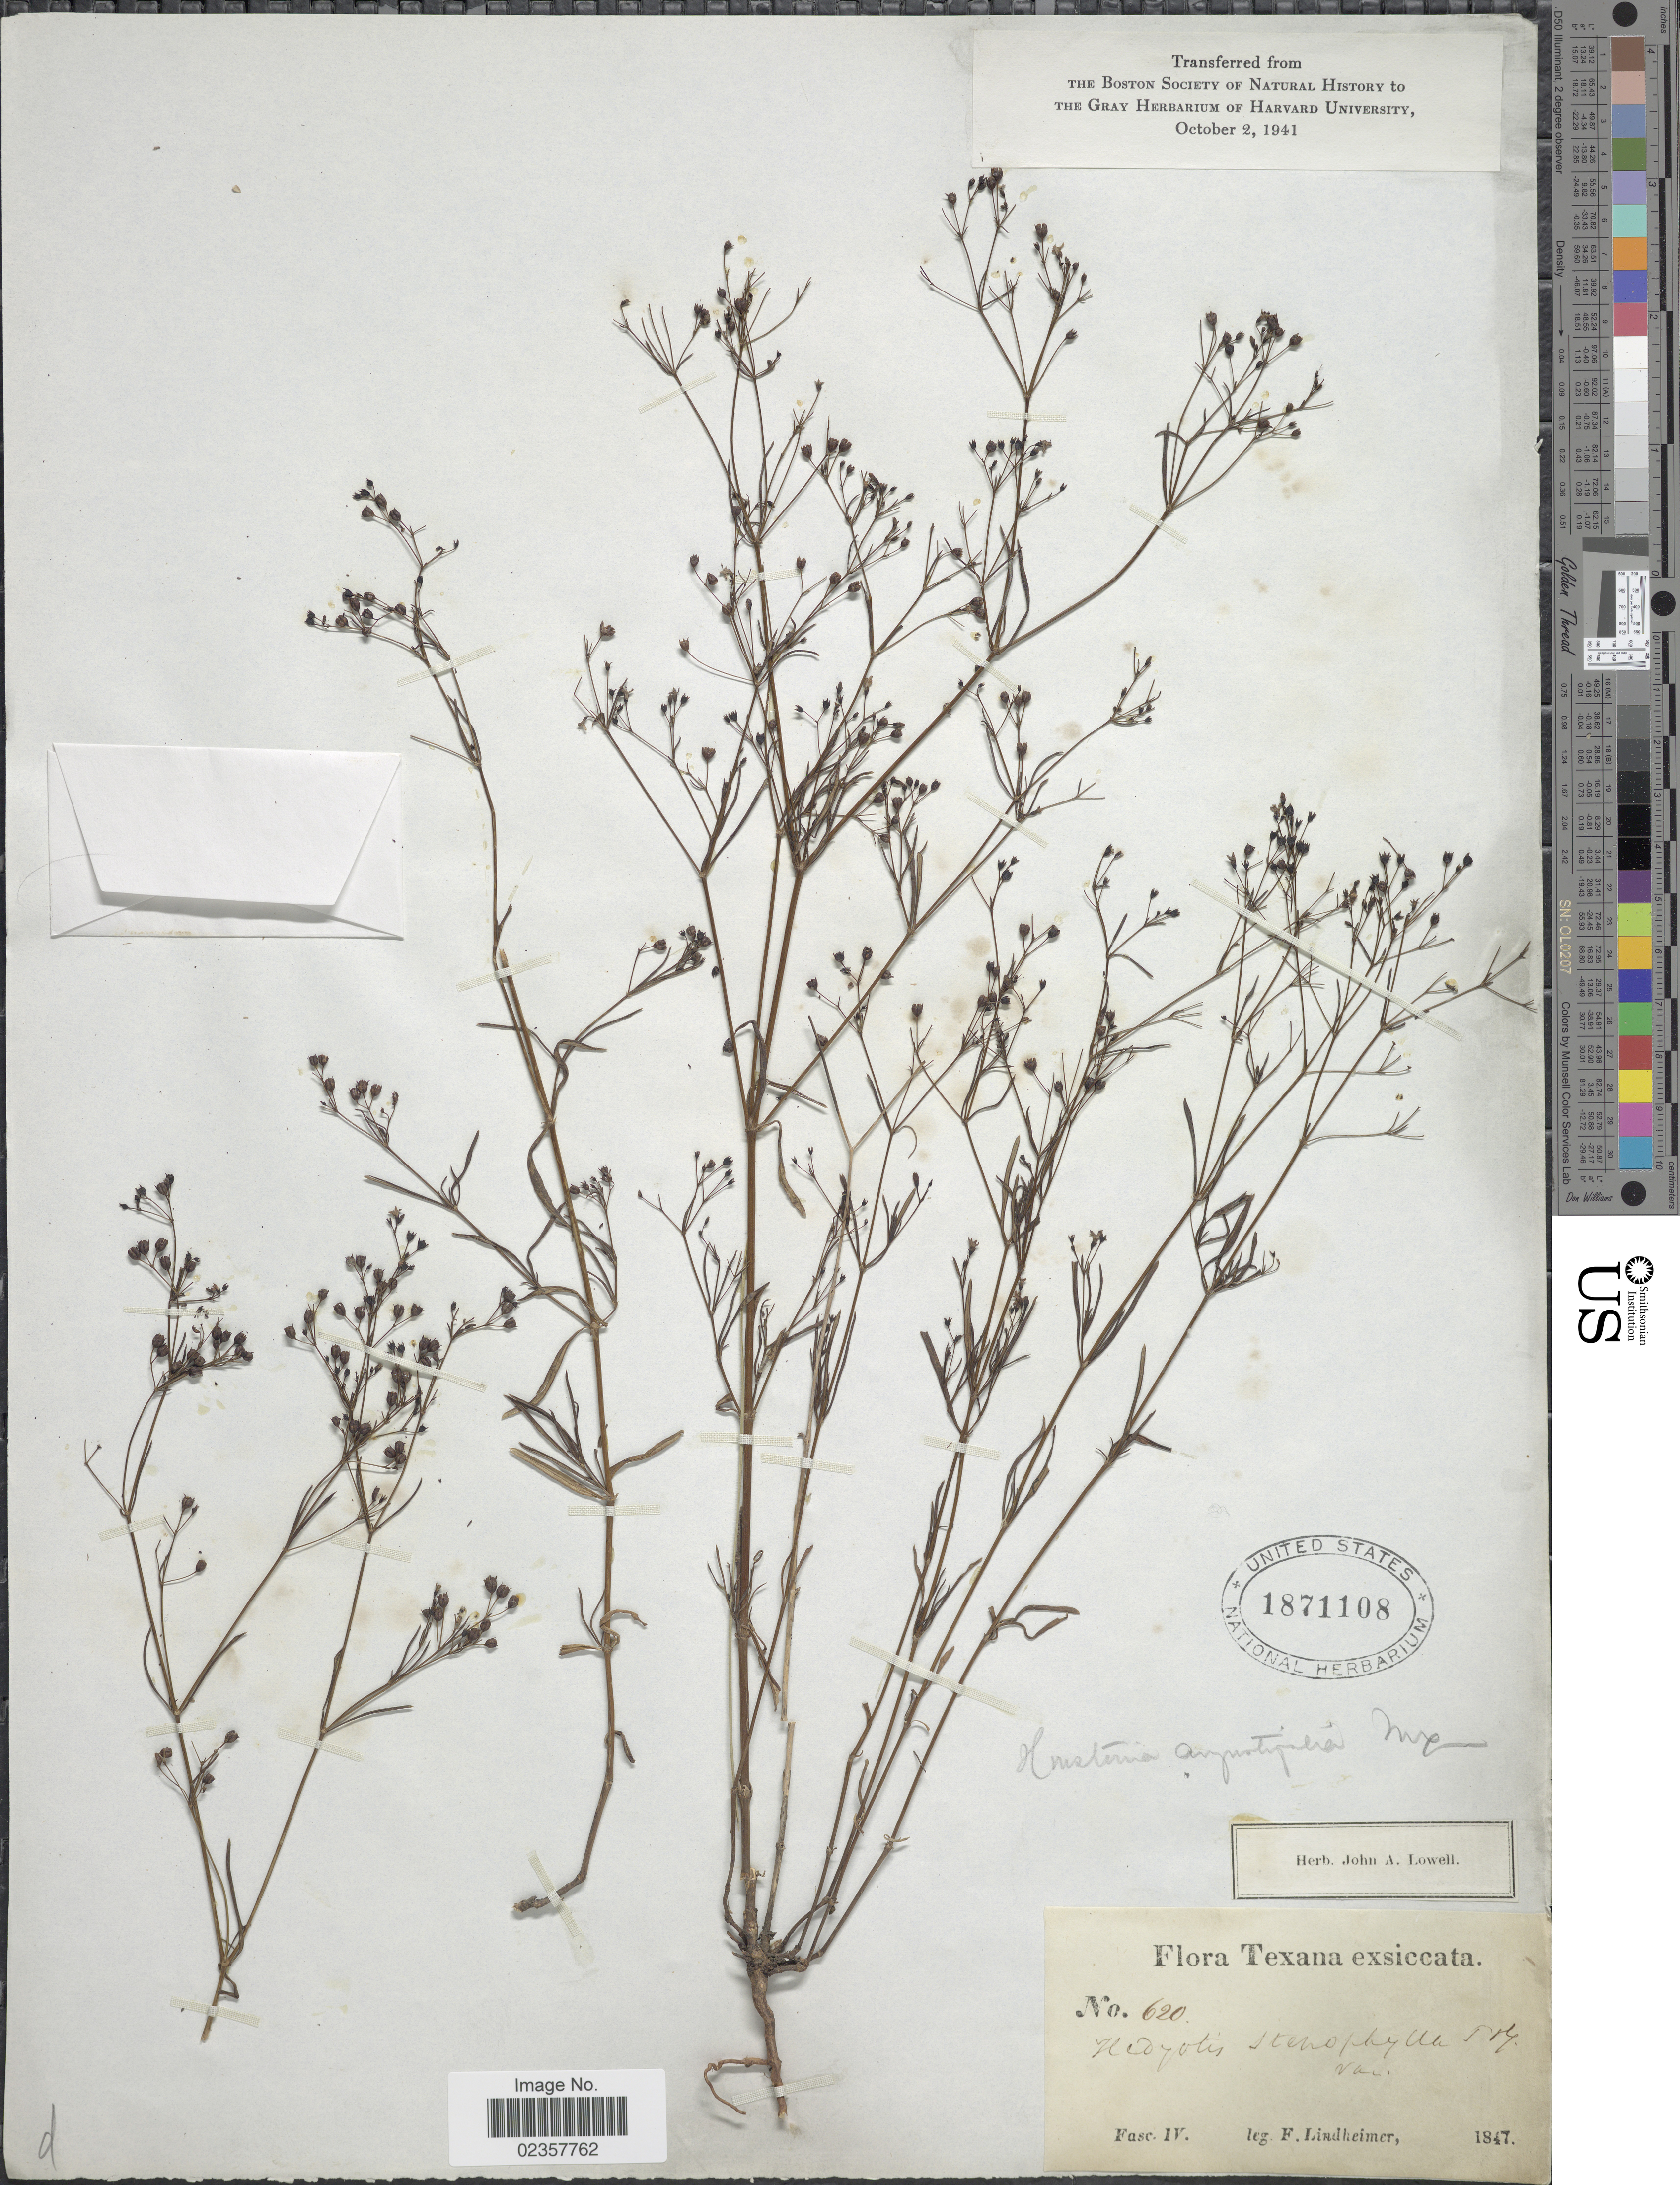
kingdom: Plantae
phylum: Tracheophyta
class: Magnoliopsida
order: Gentianales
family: Rubiaceae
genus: Houstonia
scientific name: Houstonia nigricans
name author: (Lam.) Fernald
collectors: F. Lindheimer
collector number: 620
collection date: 1847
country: United States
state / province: Texas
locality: Texana.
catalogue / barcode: US 1871108